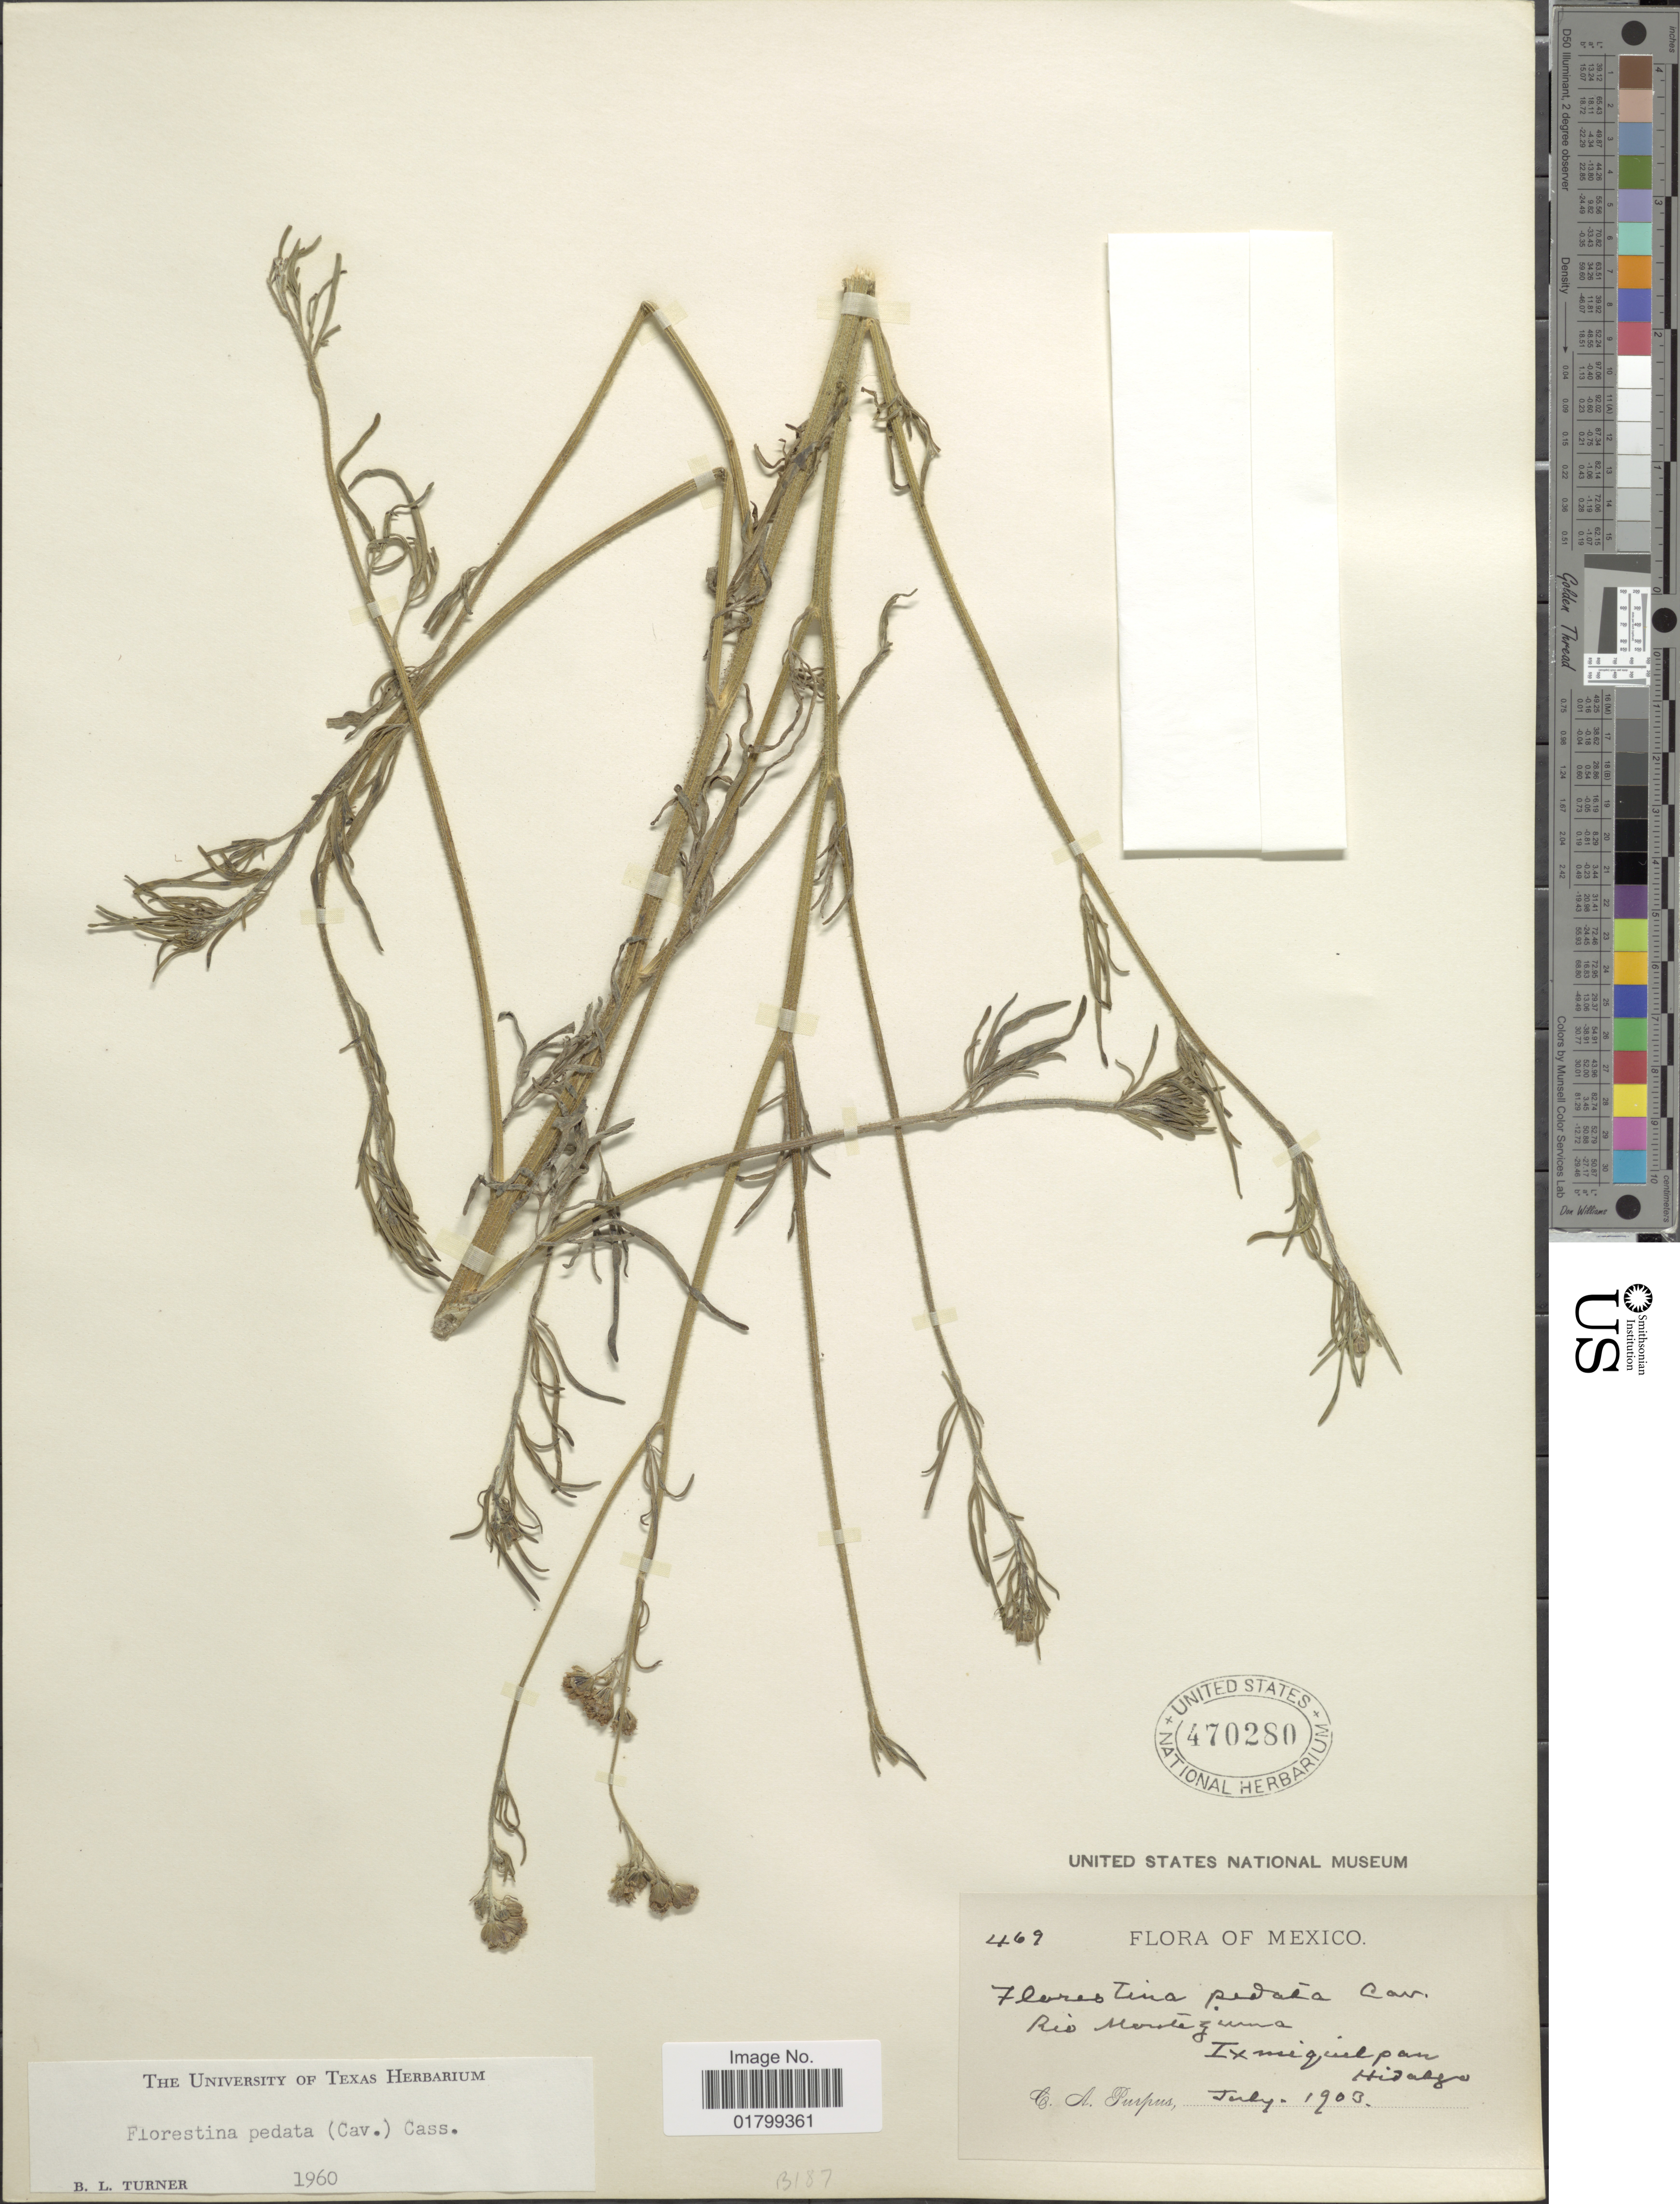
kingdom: Plantae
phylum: Tracheophyta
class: Magnoliopsida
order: Asterales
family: Asteraceae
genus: Florestina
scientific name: Florestina pedata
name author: (Cav.) Cass.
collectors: C. A. Purpus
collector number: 469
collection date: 1903-07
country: Mexico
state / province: Hidalgo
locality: Rio Monte Zuma, Ixmiquilpan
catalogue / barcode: US 470280